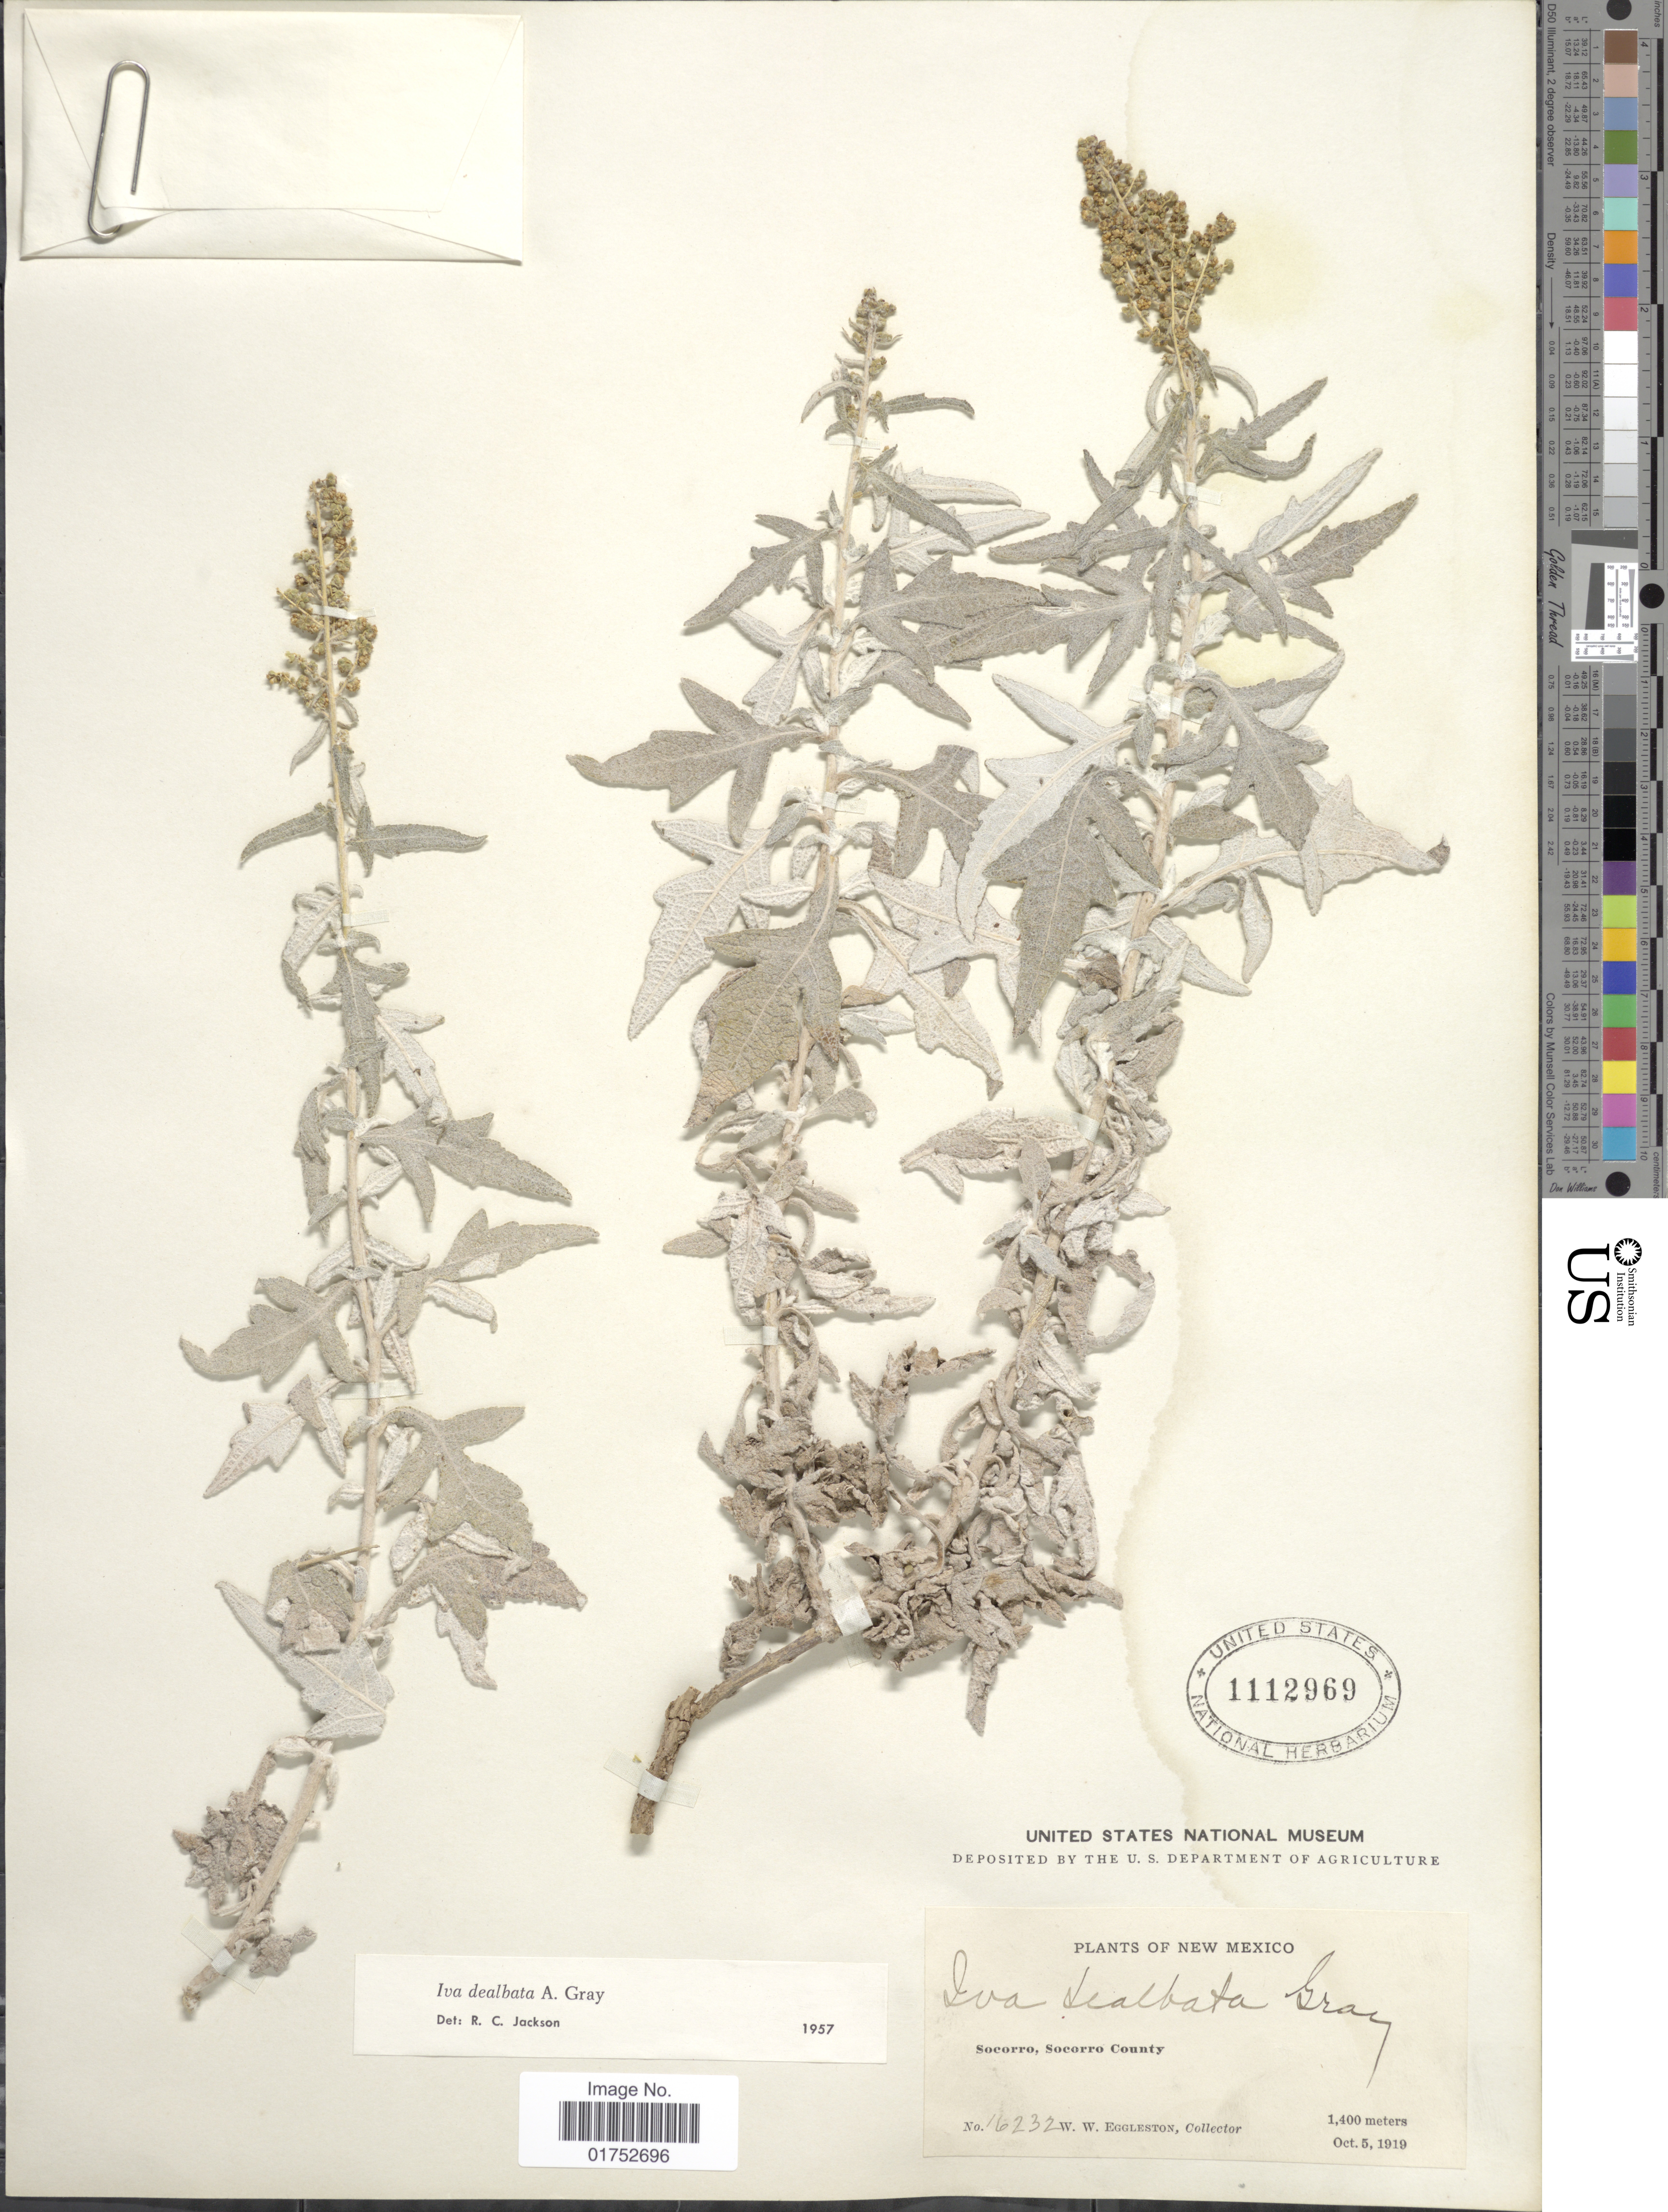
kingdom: Plantae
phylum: Tracheophyta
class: Magnoliopsida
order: Asterales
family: Asteraceae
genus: Iva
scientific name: Iva dealbata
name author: A. Gray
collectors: W. W. Eggleston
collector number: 16232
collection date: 1919-10-05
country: United States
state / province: New Mexico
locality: Socorro, Socorro County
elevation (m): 1400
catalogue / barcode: US 1112969